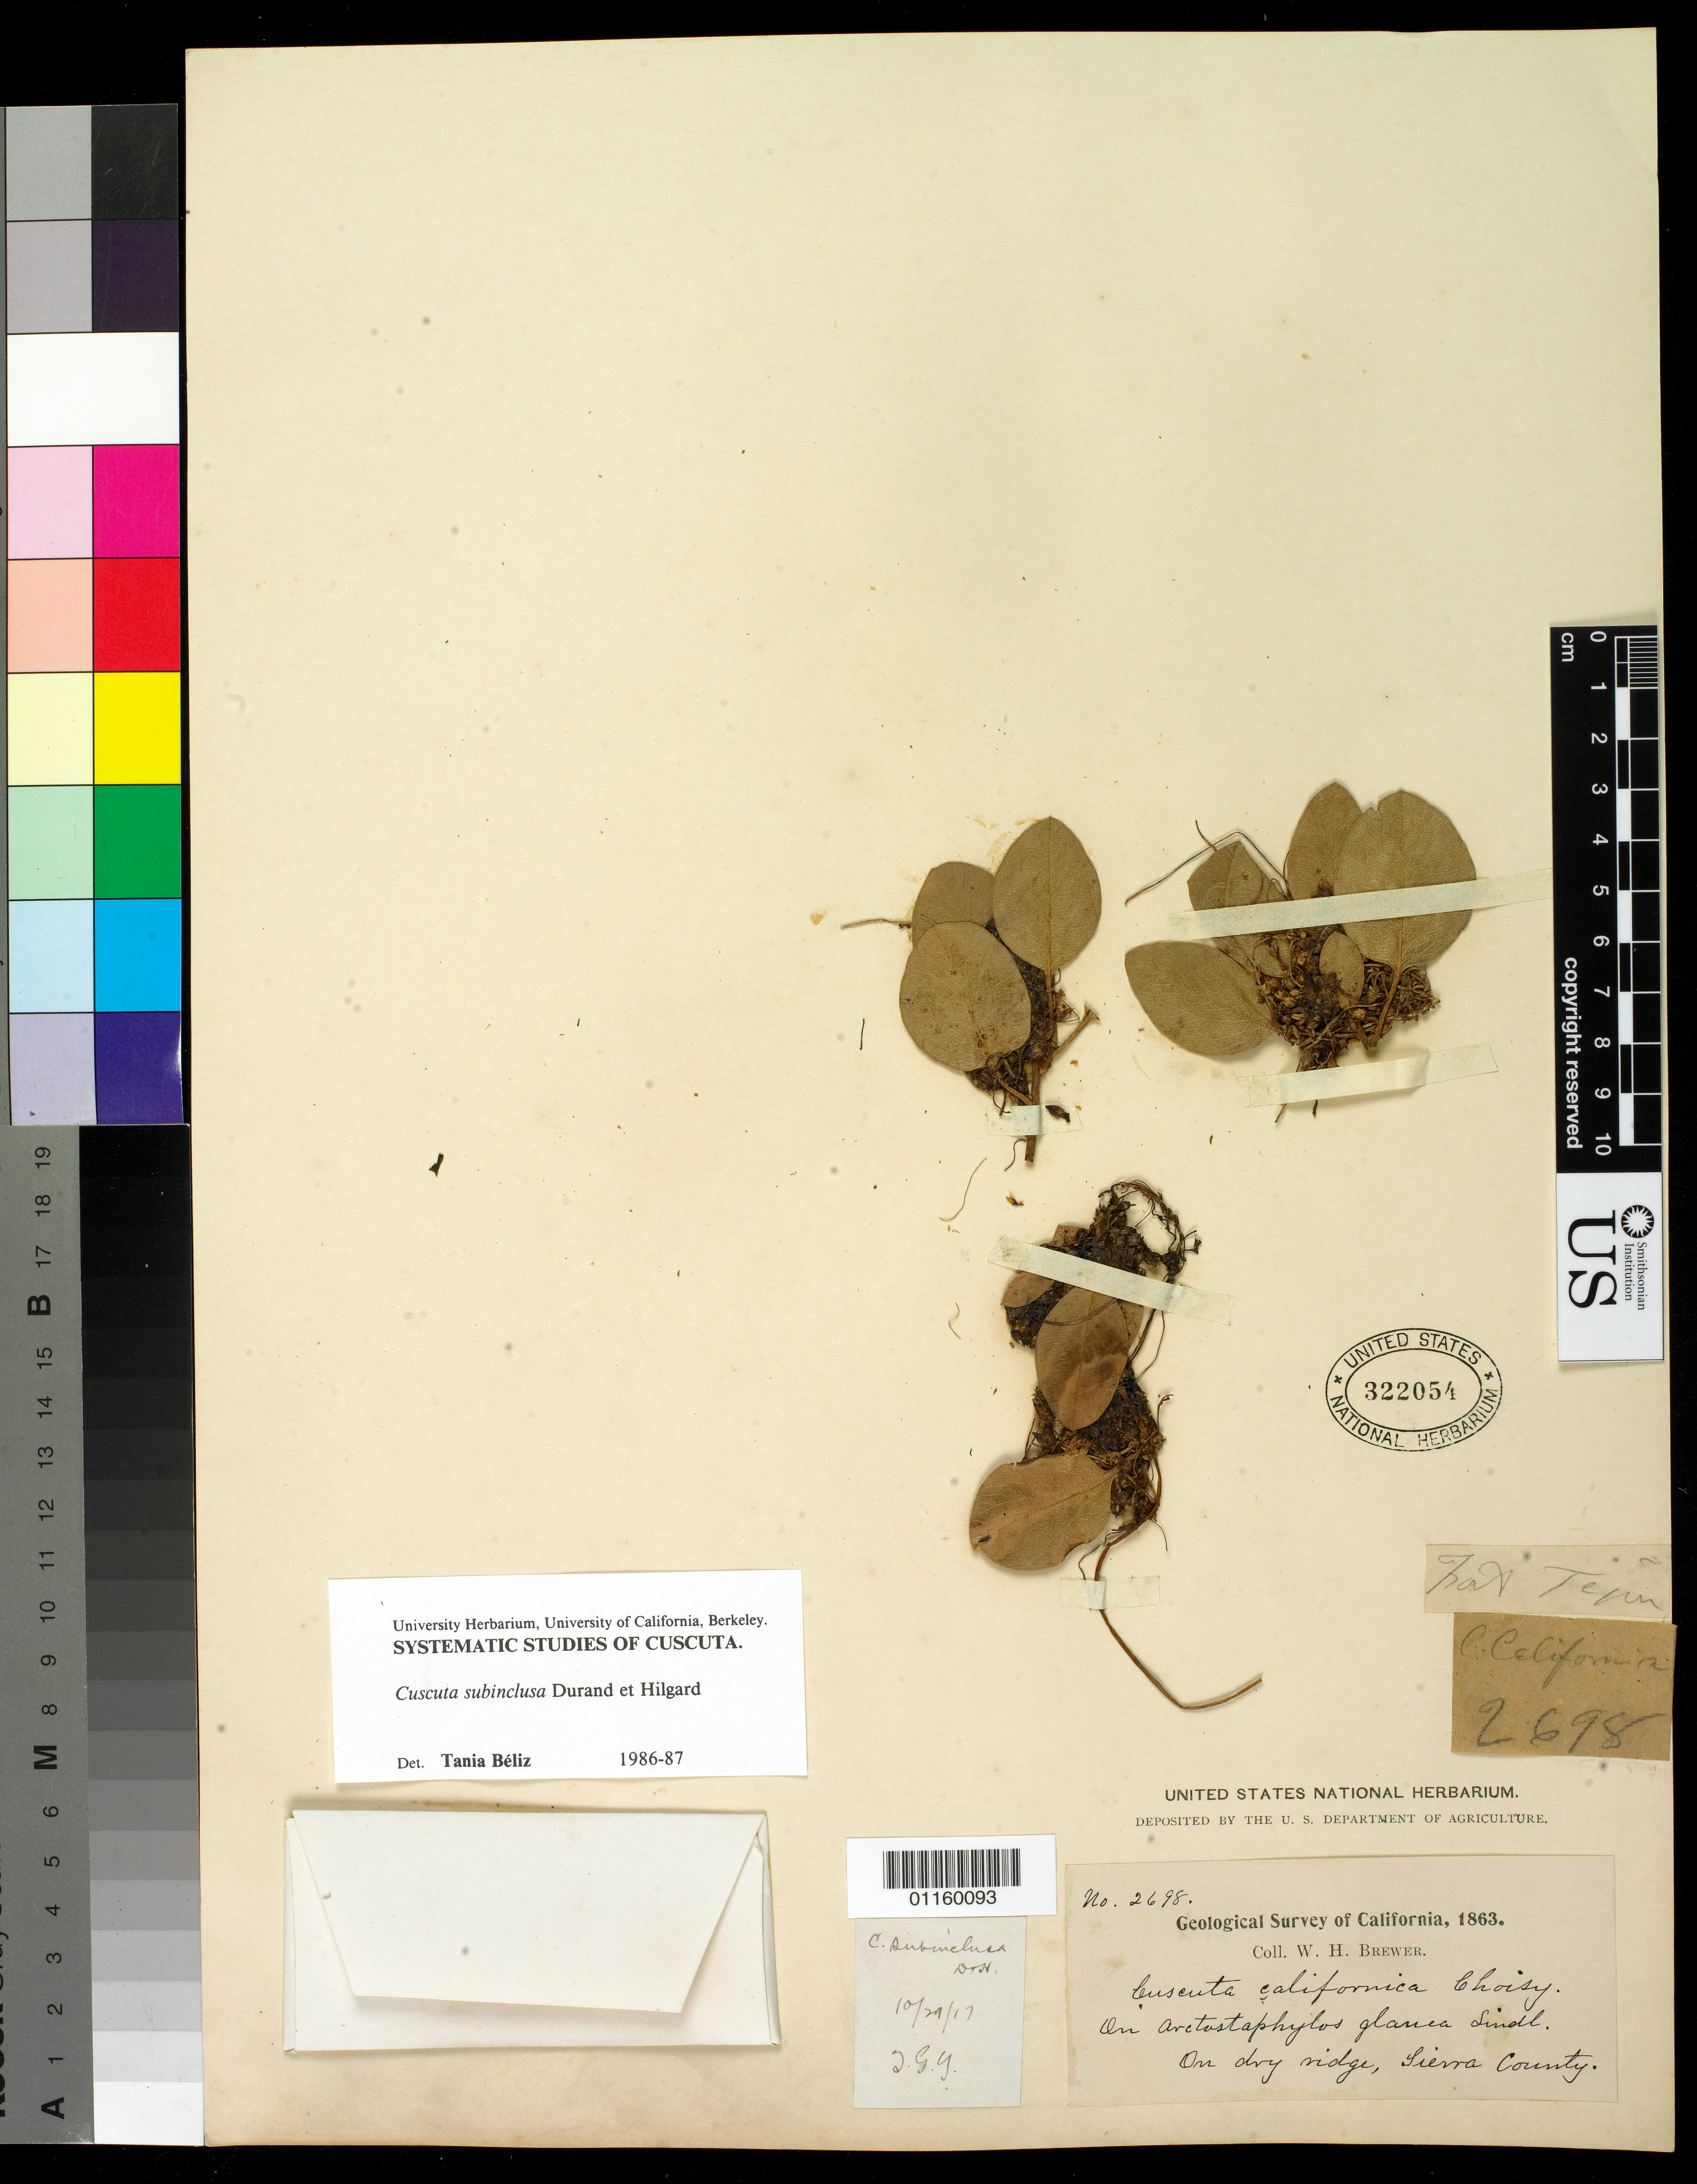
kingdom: Plantae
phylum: Tracheophyta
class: Magnoliopsida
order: Solanales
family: Convolvulaceae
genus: Cuscuta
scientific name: Cuscuta subinclusa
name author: Durand & Hilg.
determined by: Béliz, T.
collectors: W. H. Brewer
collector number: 2698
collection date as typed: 1863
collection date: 1863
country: United States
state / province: California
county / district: Sierra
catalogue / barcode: US 322054